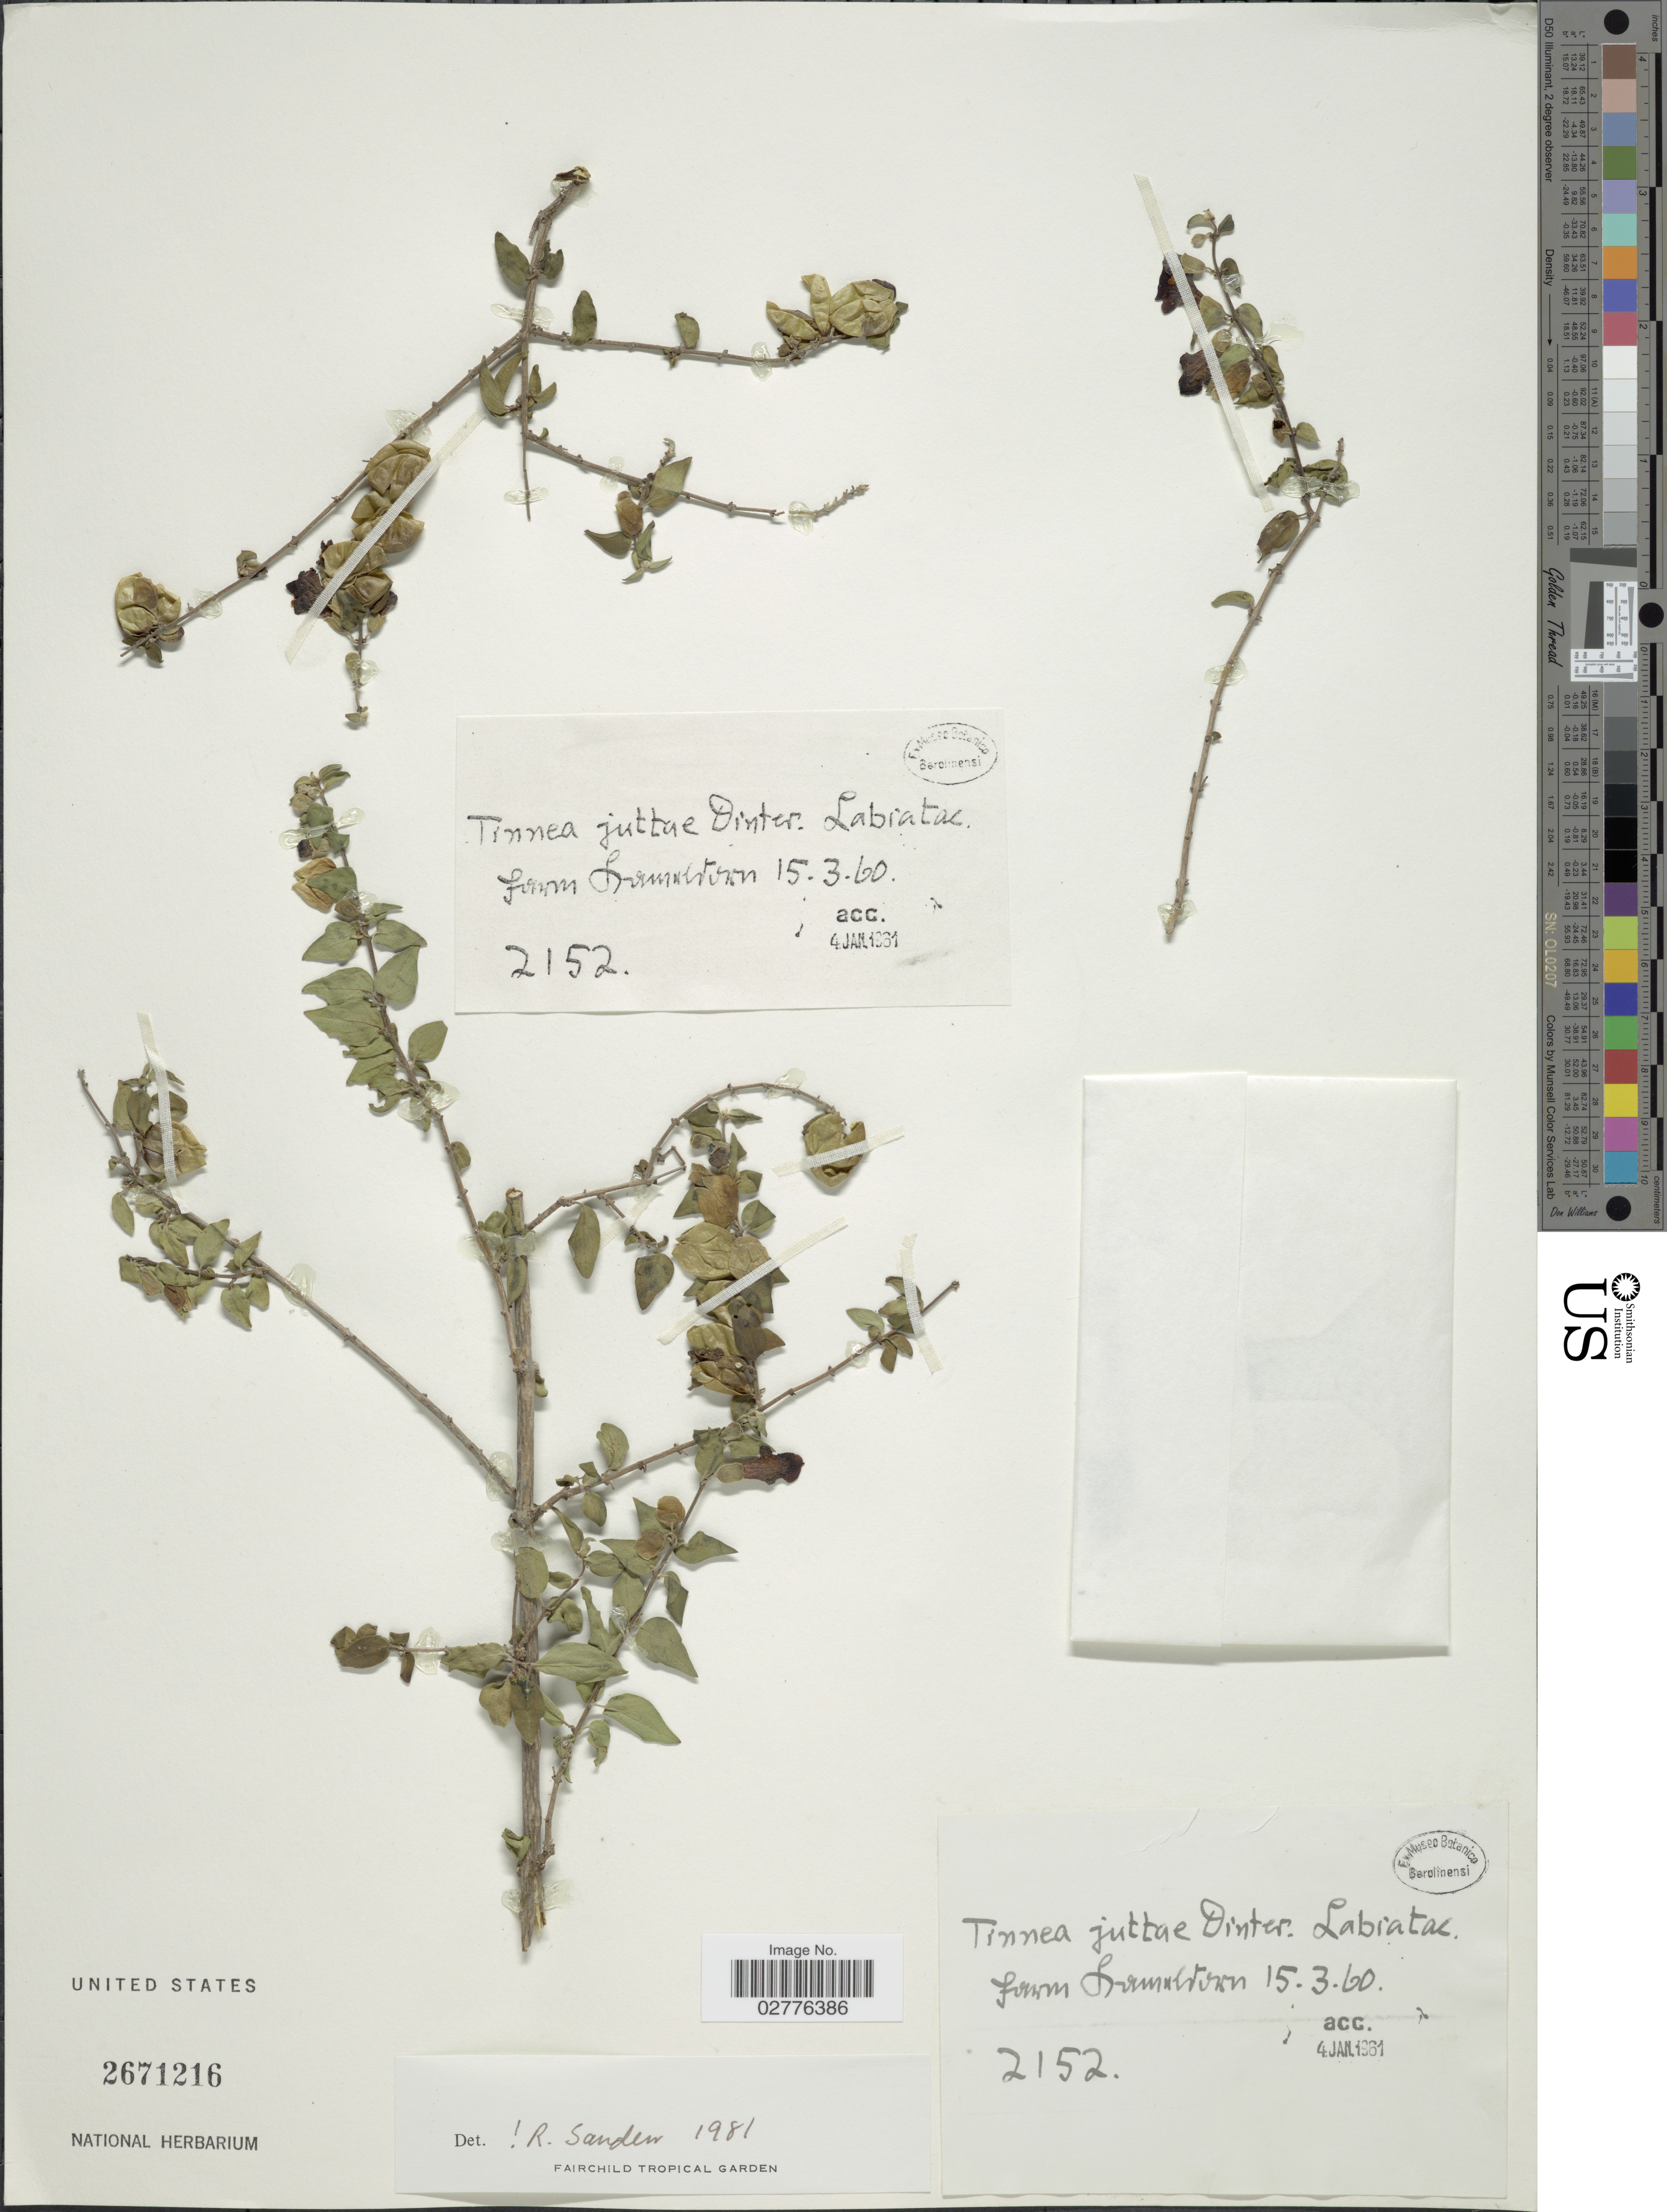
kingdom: Plantae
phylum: Tracheophyta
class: Magnoliopsida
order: Lamiales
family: Lamiaceae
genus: Tinnea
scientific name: Tinnea juttae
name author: Dinter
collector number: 2152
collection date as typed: Transcribed d/m/y: 15/3/60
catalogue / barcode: US 2671216